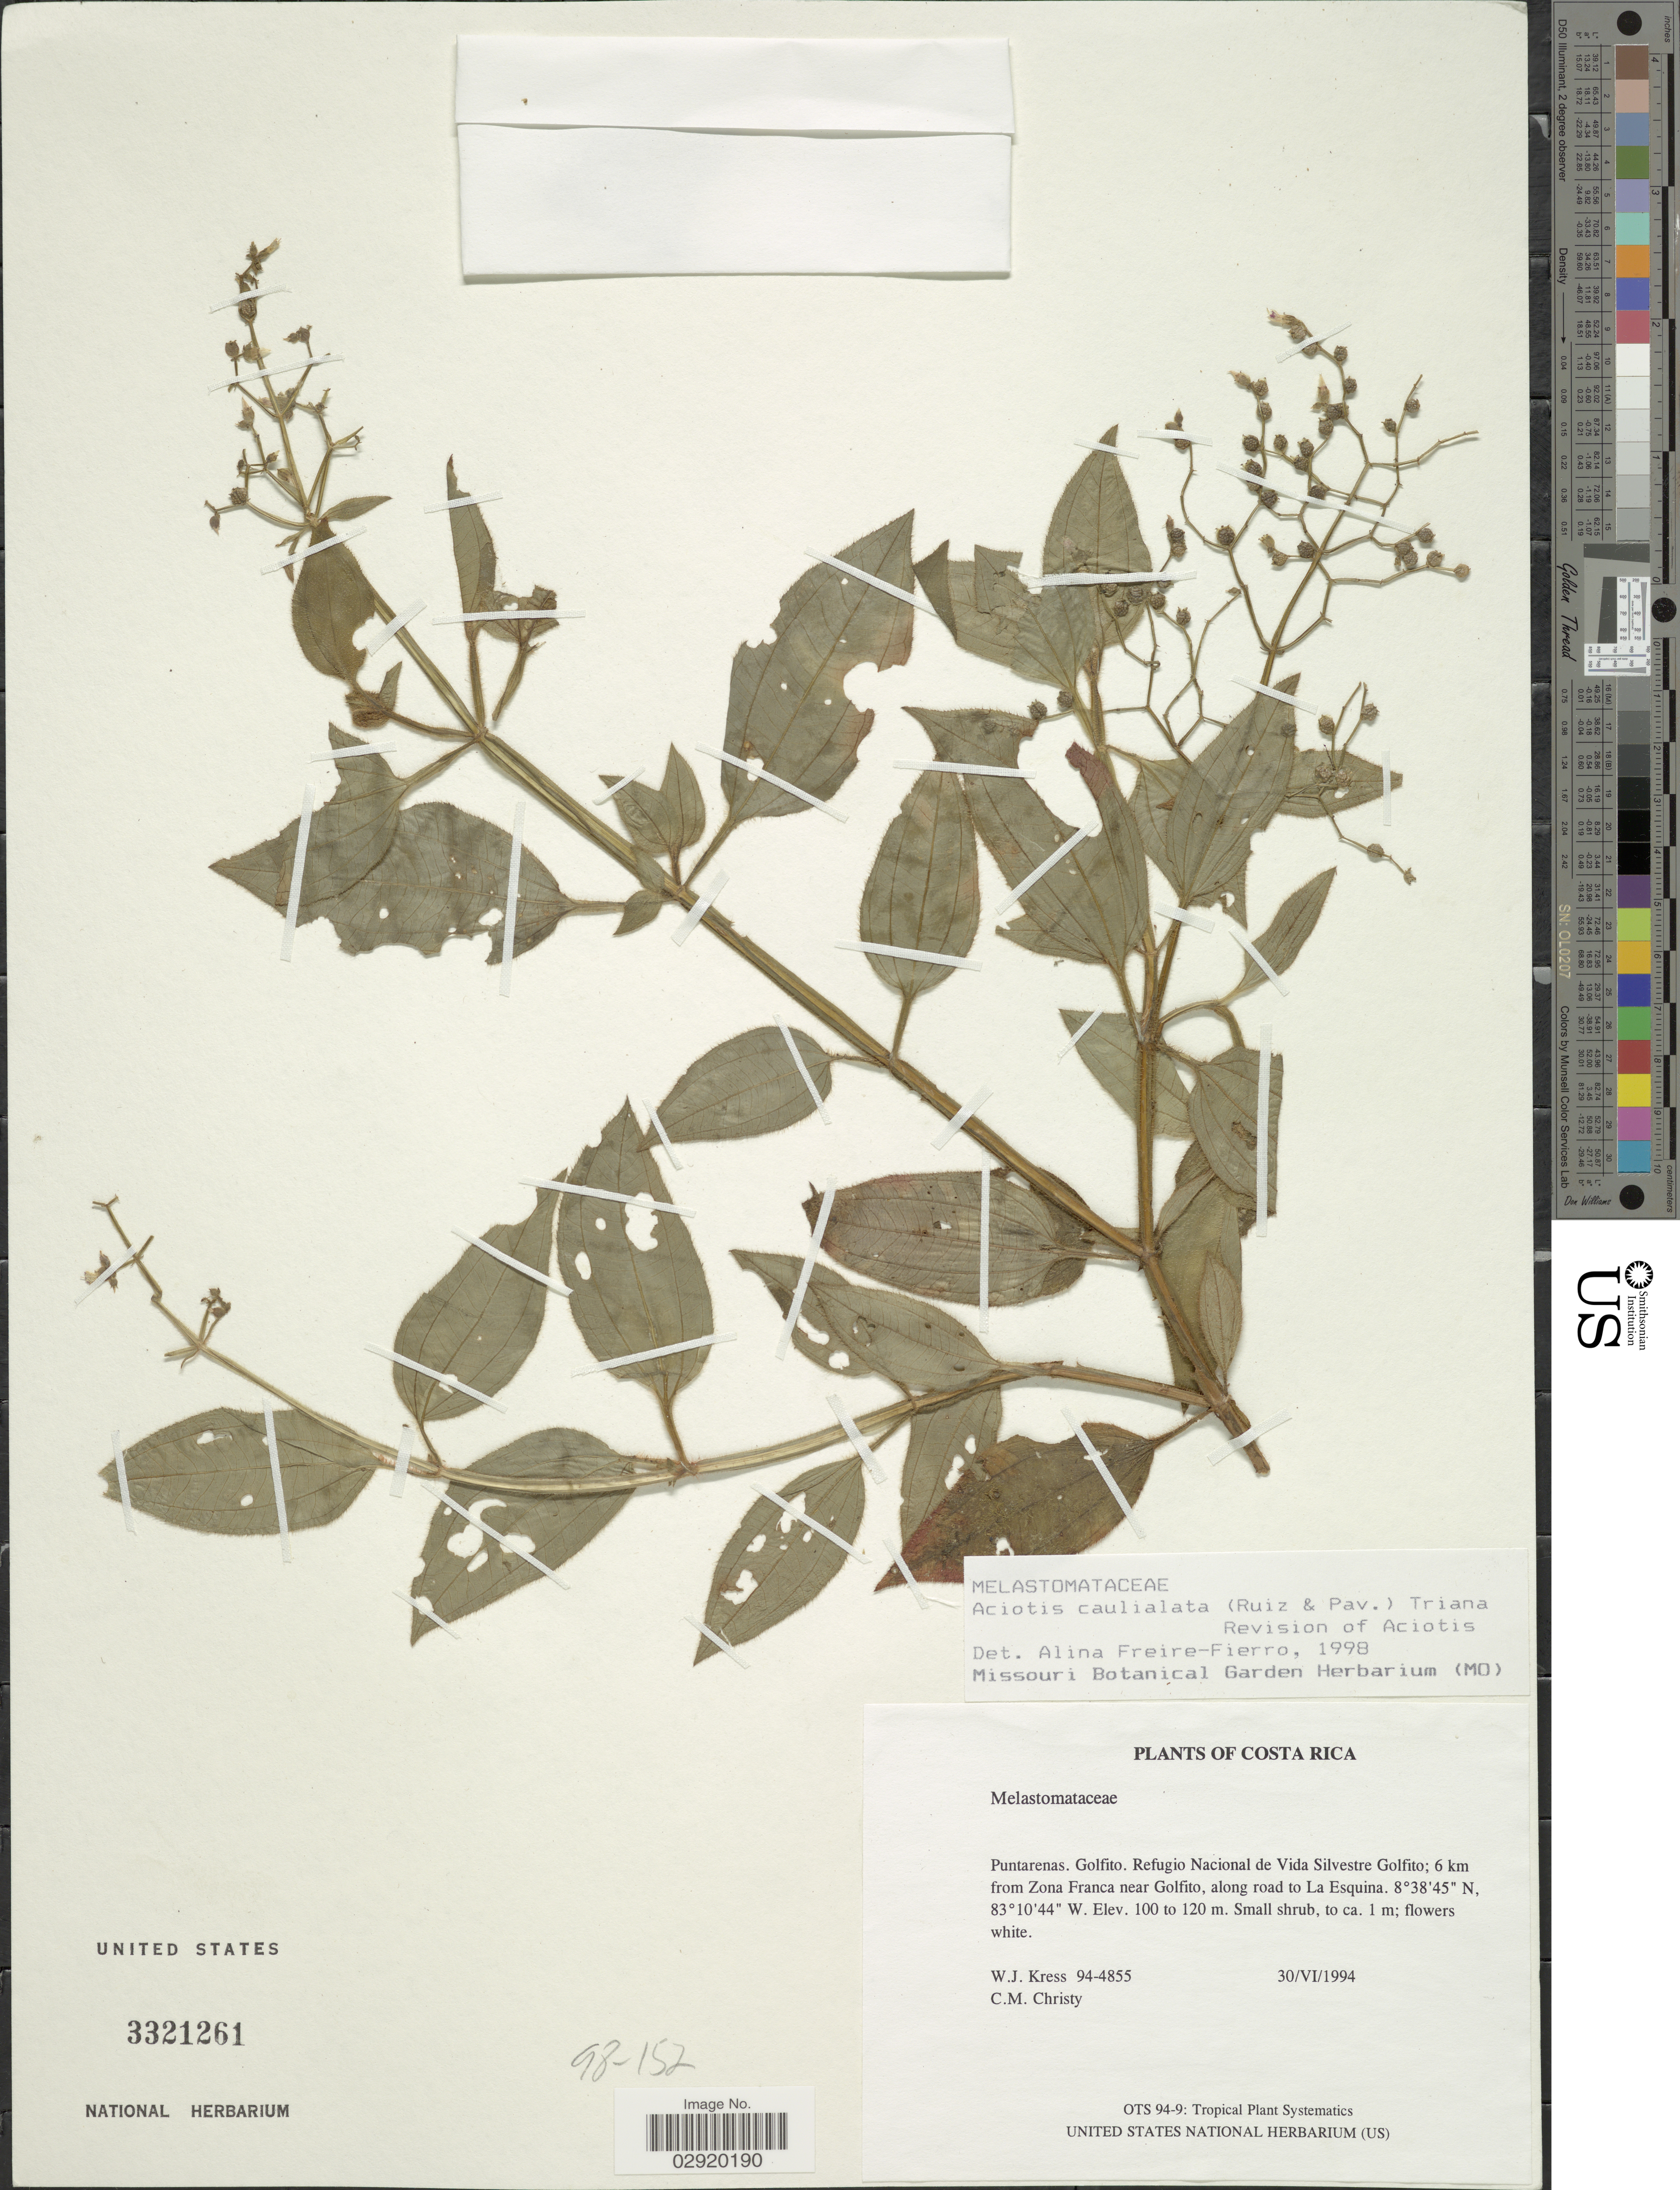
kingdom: Plantae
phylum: Tracheophyta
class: Magnoliopsida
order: Myrtales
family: Melastomataceae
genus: Aciotis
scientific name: Aciotis rubricaulis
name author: (Mart. ex DC.) Triana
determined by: Nunes da Silva, Diego, (RB), Jardim Botanico do Rio de Janeiro - Herbario (BRAZIL)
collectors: W. J. Kress & C. M. Christy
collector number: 94-4855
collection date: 1994-06-30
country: Costa Rica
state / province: Puntarenas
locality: Golfito. Refugio Nacional de Vida Silvestre Golfito; 6 km from Zona Franca near Golfito, along road to La Esquina.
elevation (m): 100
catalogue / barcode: US 3321261